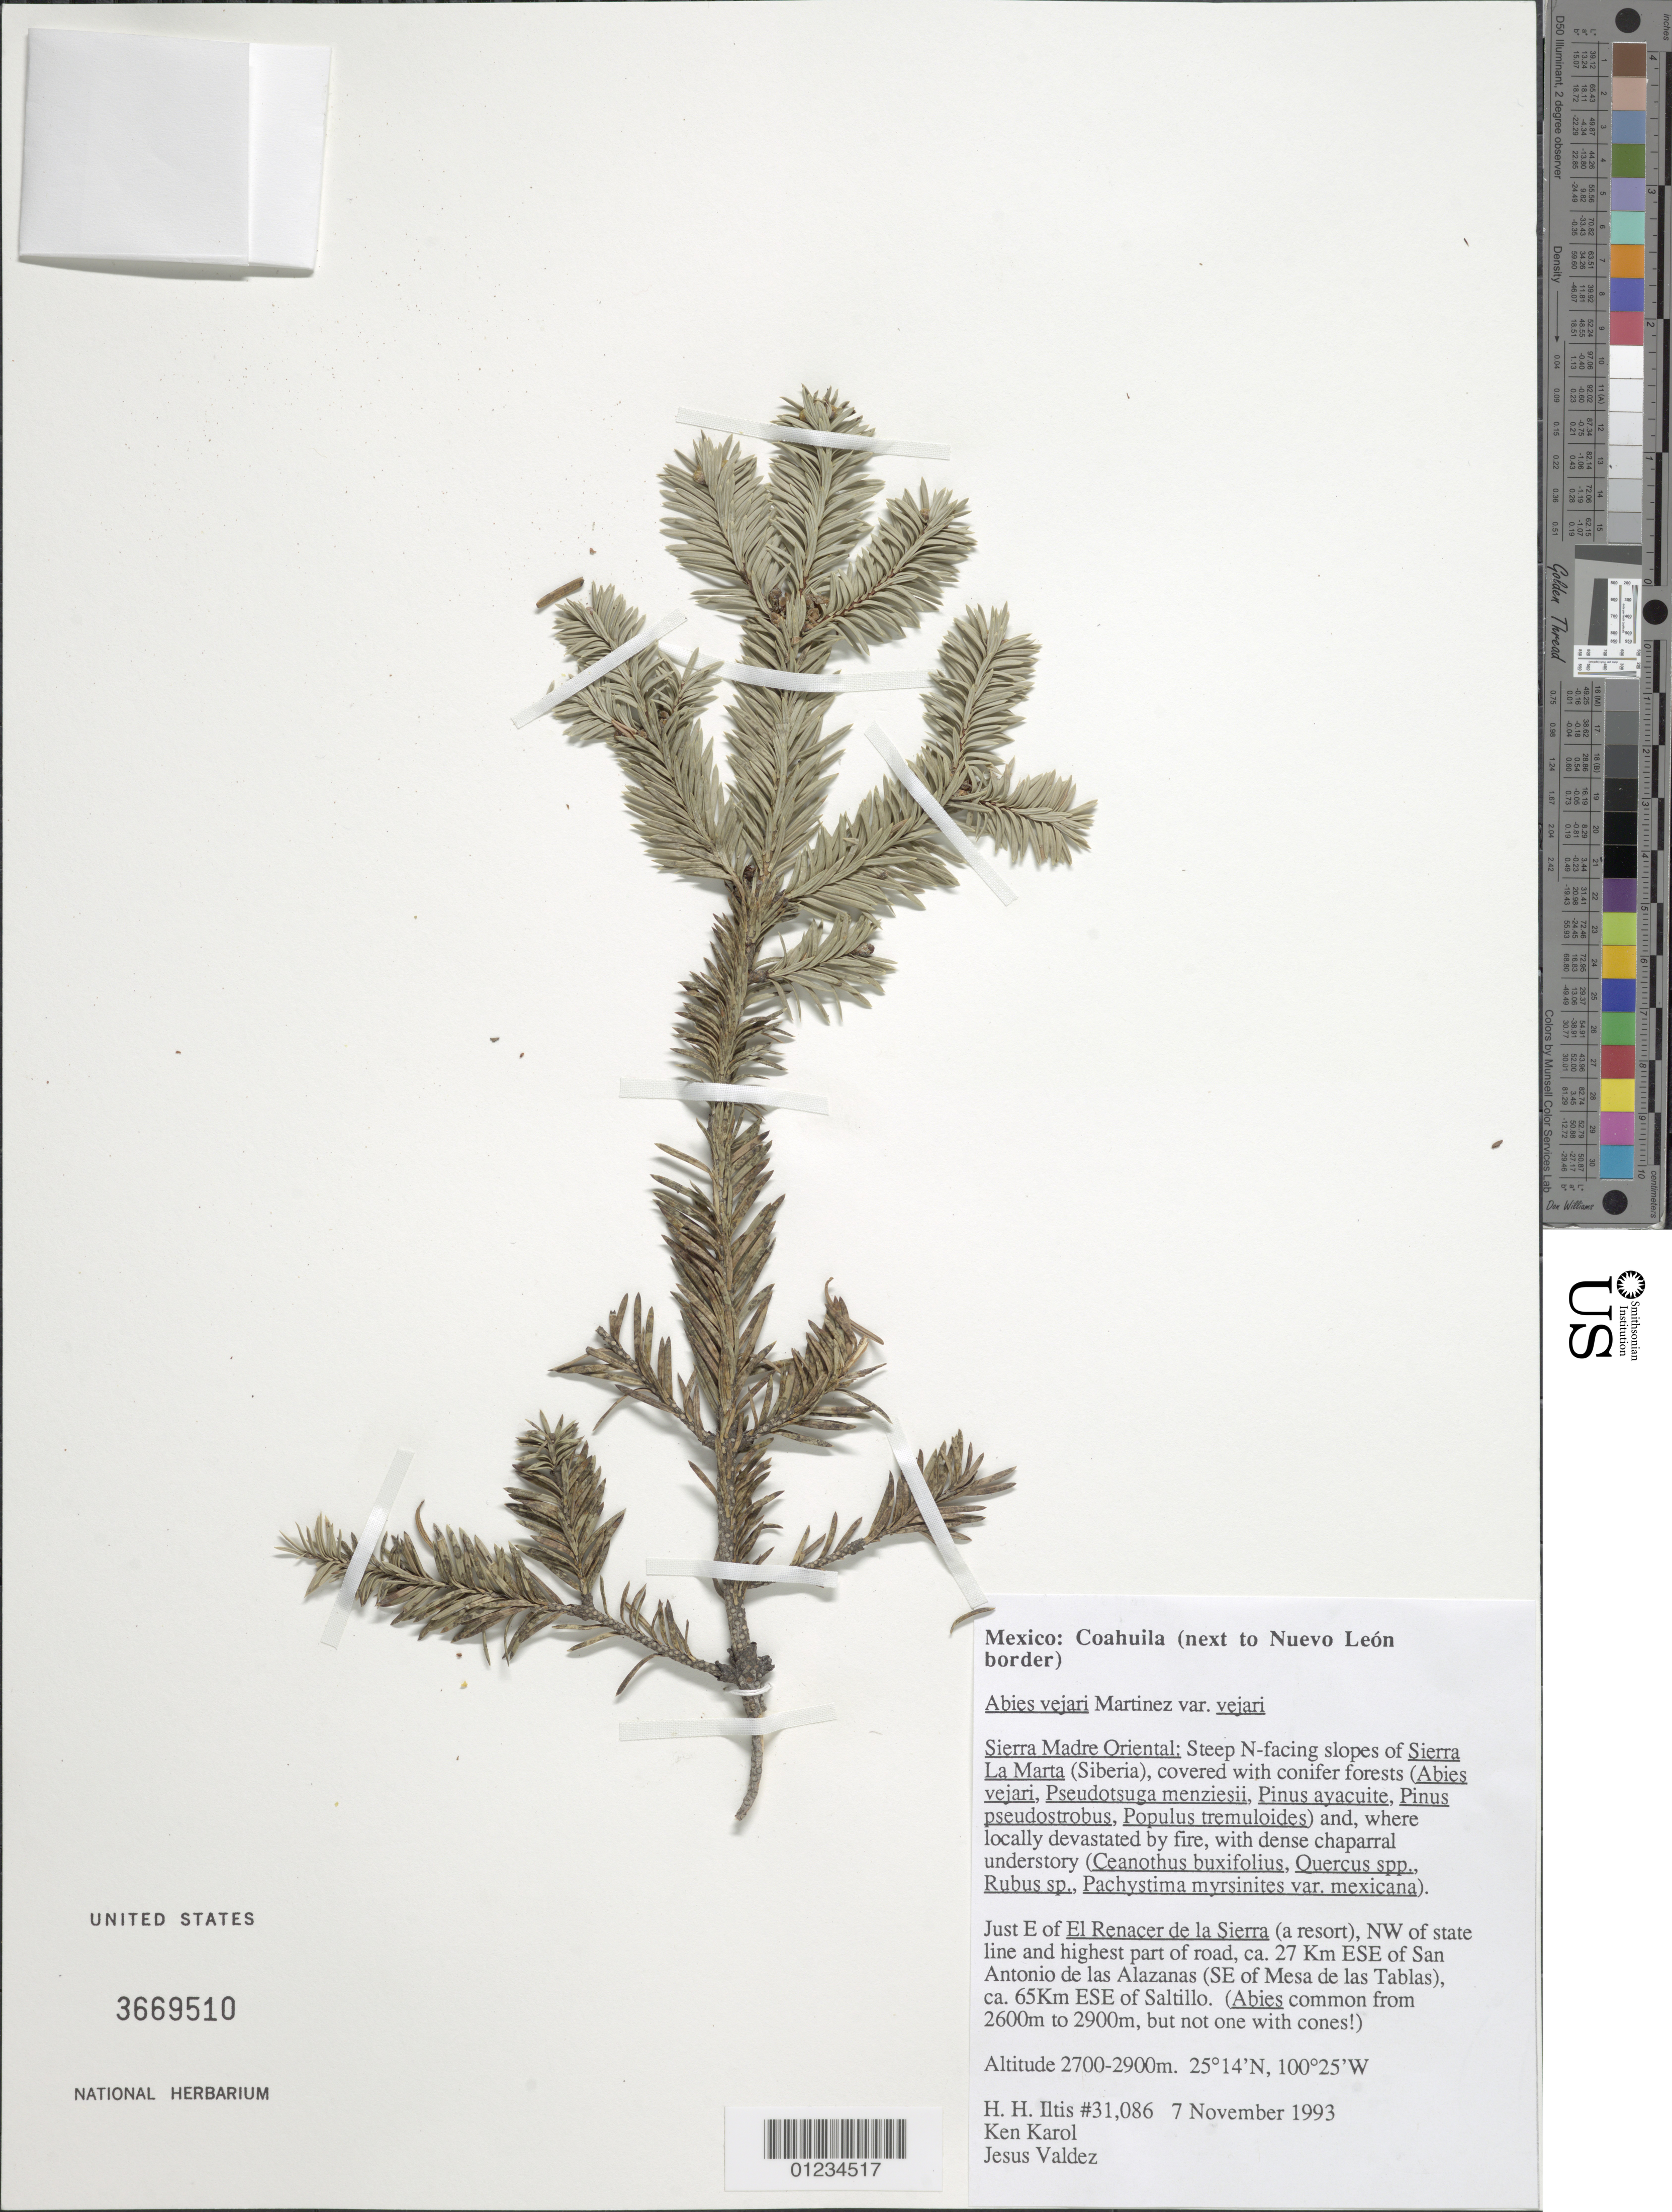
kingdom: Plantae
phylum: Tracheophyta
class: Pinopsida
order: Pinales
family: Pinaceae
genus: Abies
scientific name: Abies vejarii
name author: Martínez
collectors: H. H. Iltis, K. Karol & J. Valdez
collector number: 31086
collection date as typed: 7 Nov 1993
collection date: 1993-11-07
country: Mexico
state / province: Coahuila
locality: Sierra Madre Oriental: Just E of El Renacer de la Sierra (a resort), NW of state line and highest part of road, ca. 27 Km ESE of San Antonio de las Alazanas (SE of Mesa de las Tablas), ca. 65Km ESE of Saltillo.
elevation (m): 2700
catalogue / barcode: US 3669510